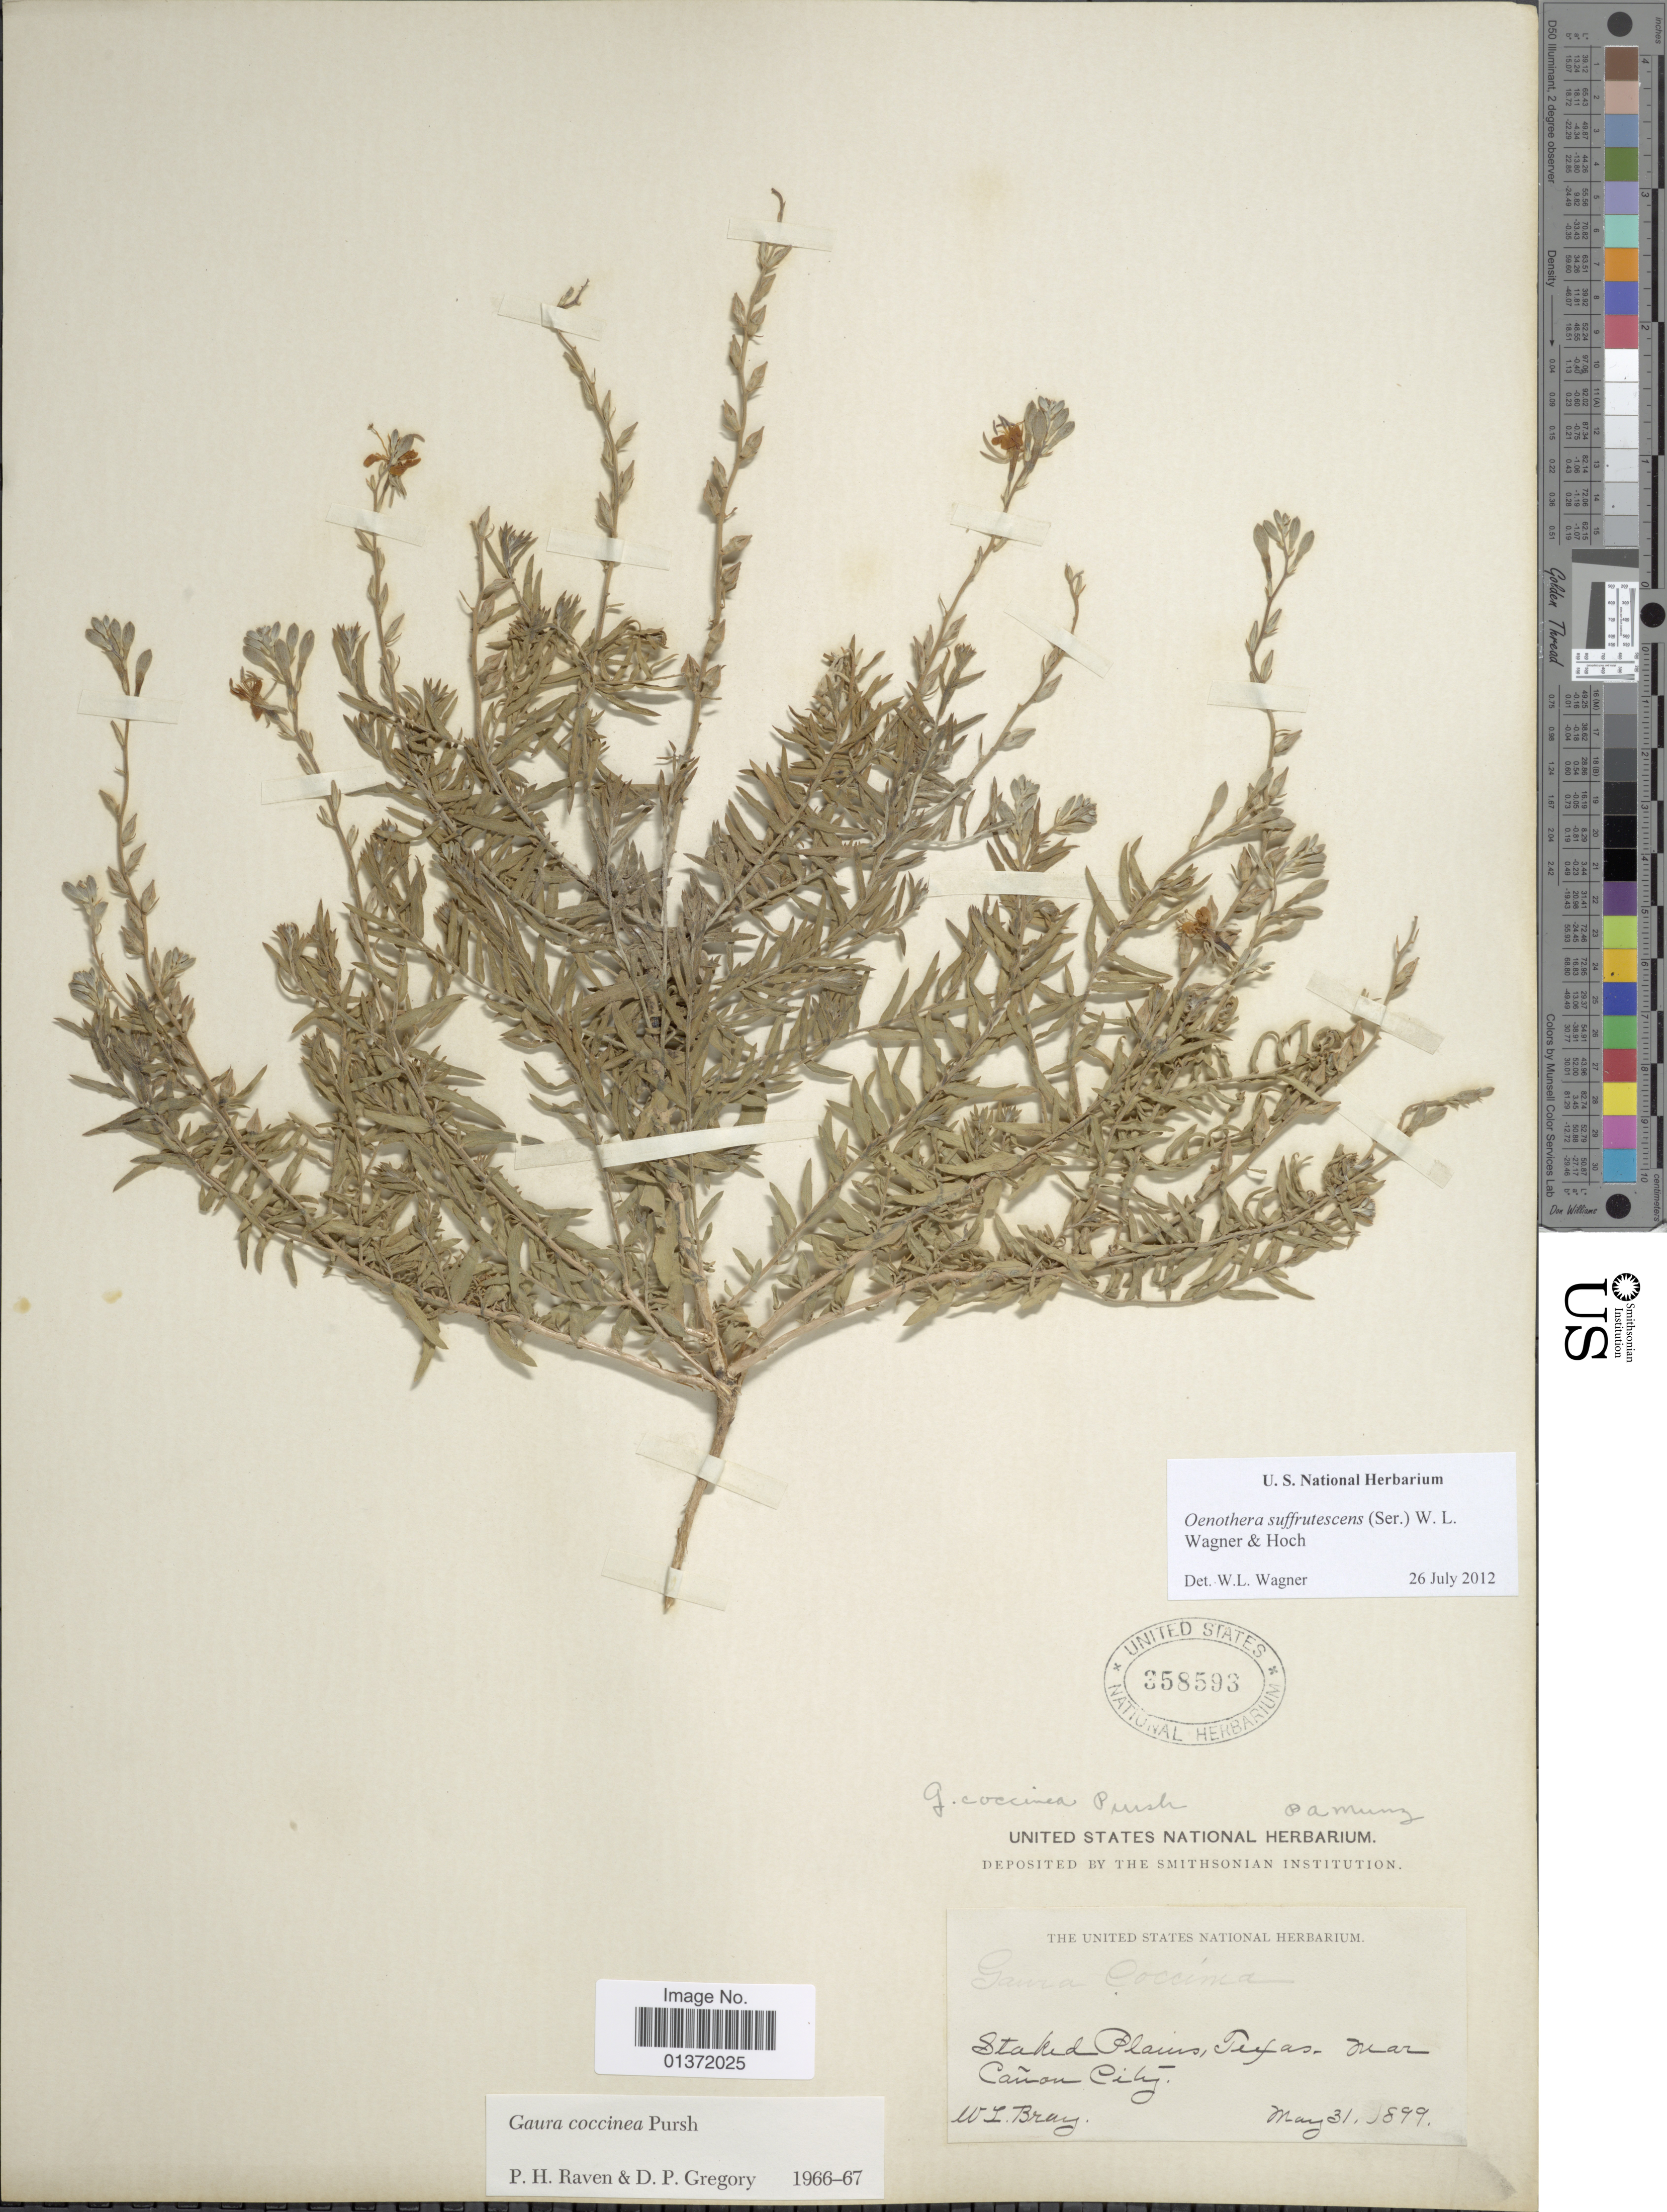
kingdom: Plantae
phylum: Tracheophyta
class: Magnoliopsida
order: Myrtales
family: Onagraceae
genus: Oenothera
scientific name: Oenothera suffrutescens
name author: (Ser.) W.L. Wagner & Hoch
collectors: W. L. Bray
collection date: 1899-05-31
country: United States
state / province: Texas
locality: Staked Plains, Near Cañon City.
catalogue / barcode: US 358593